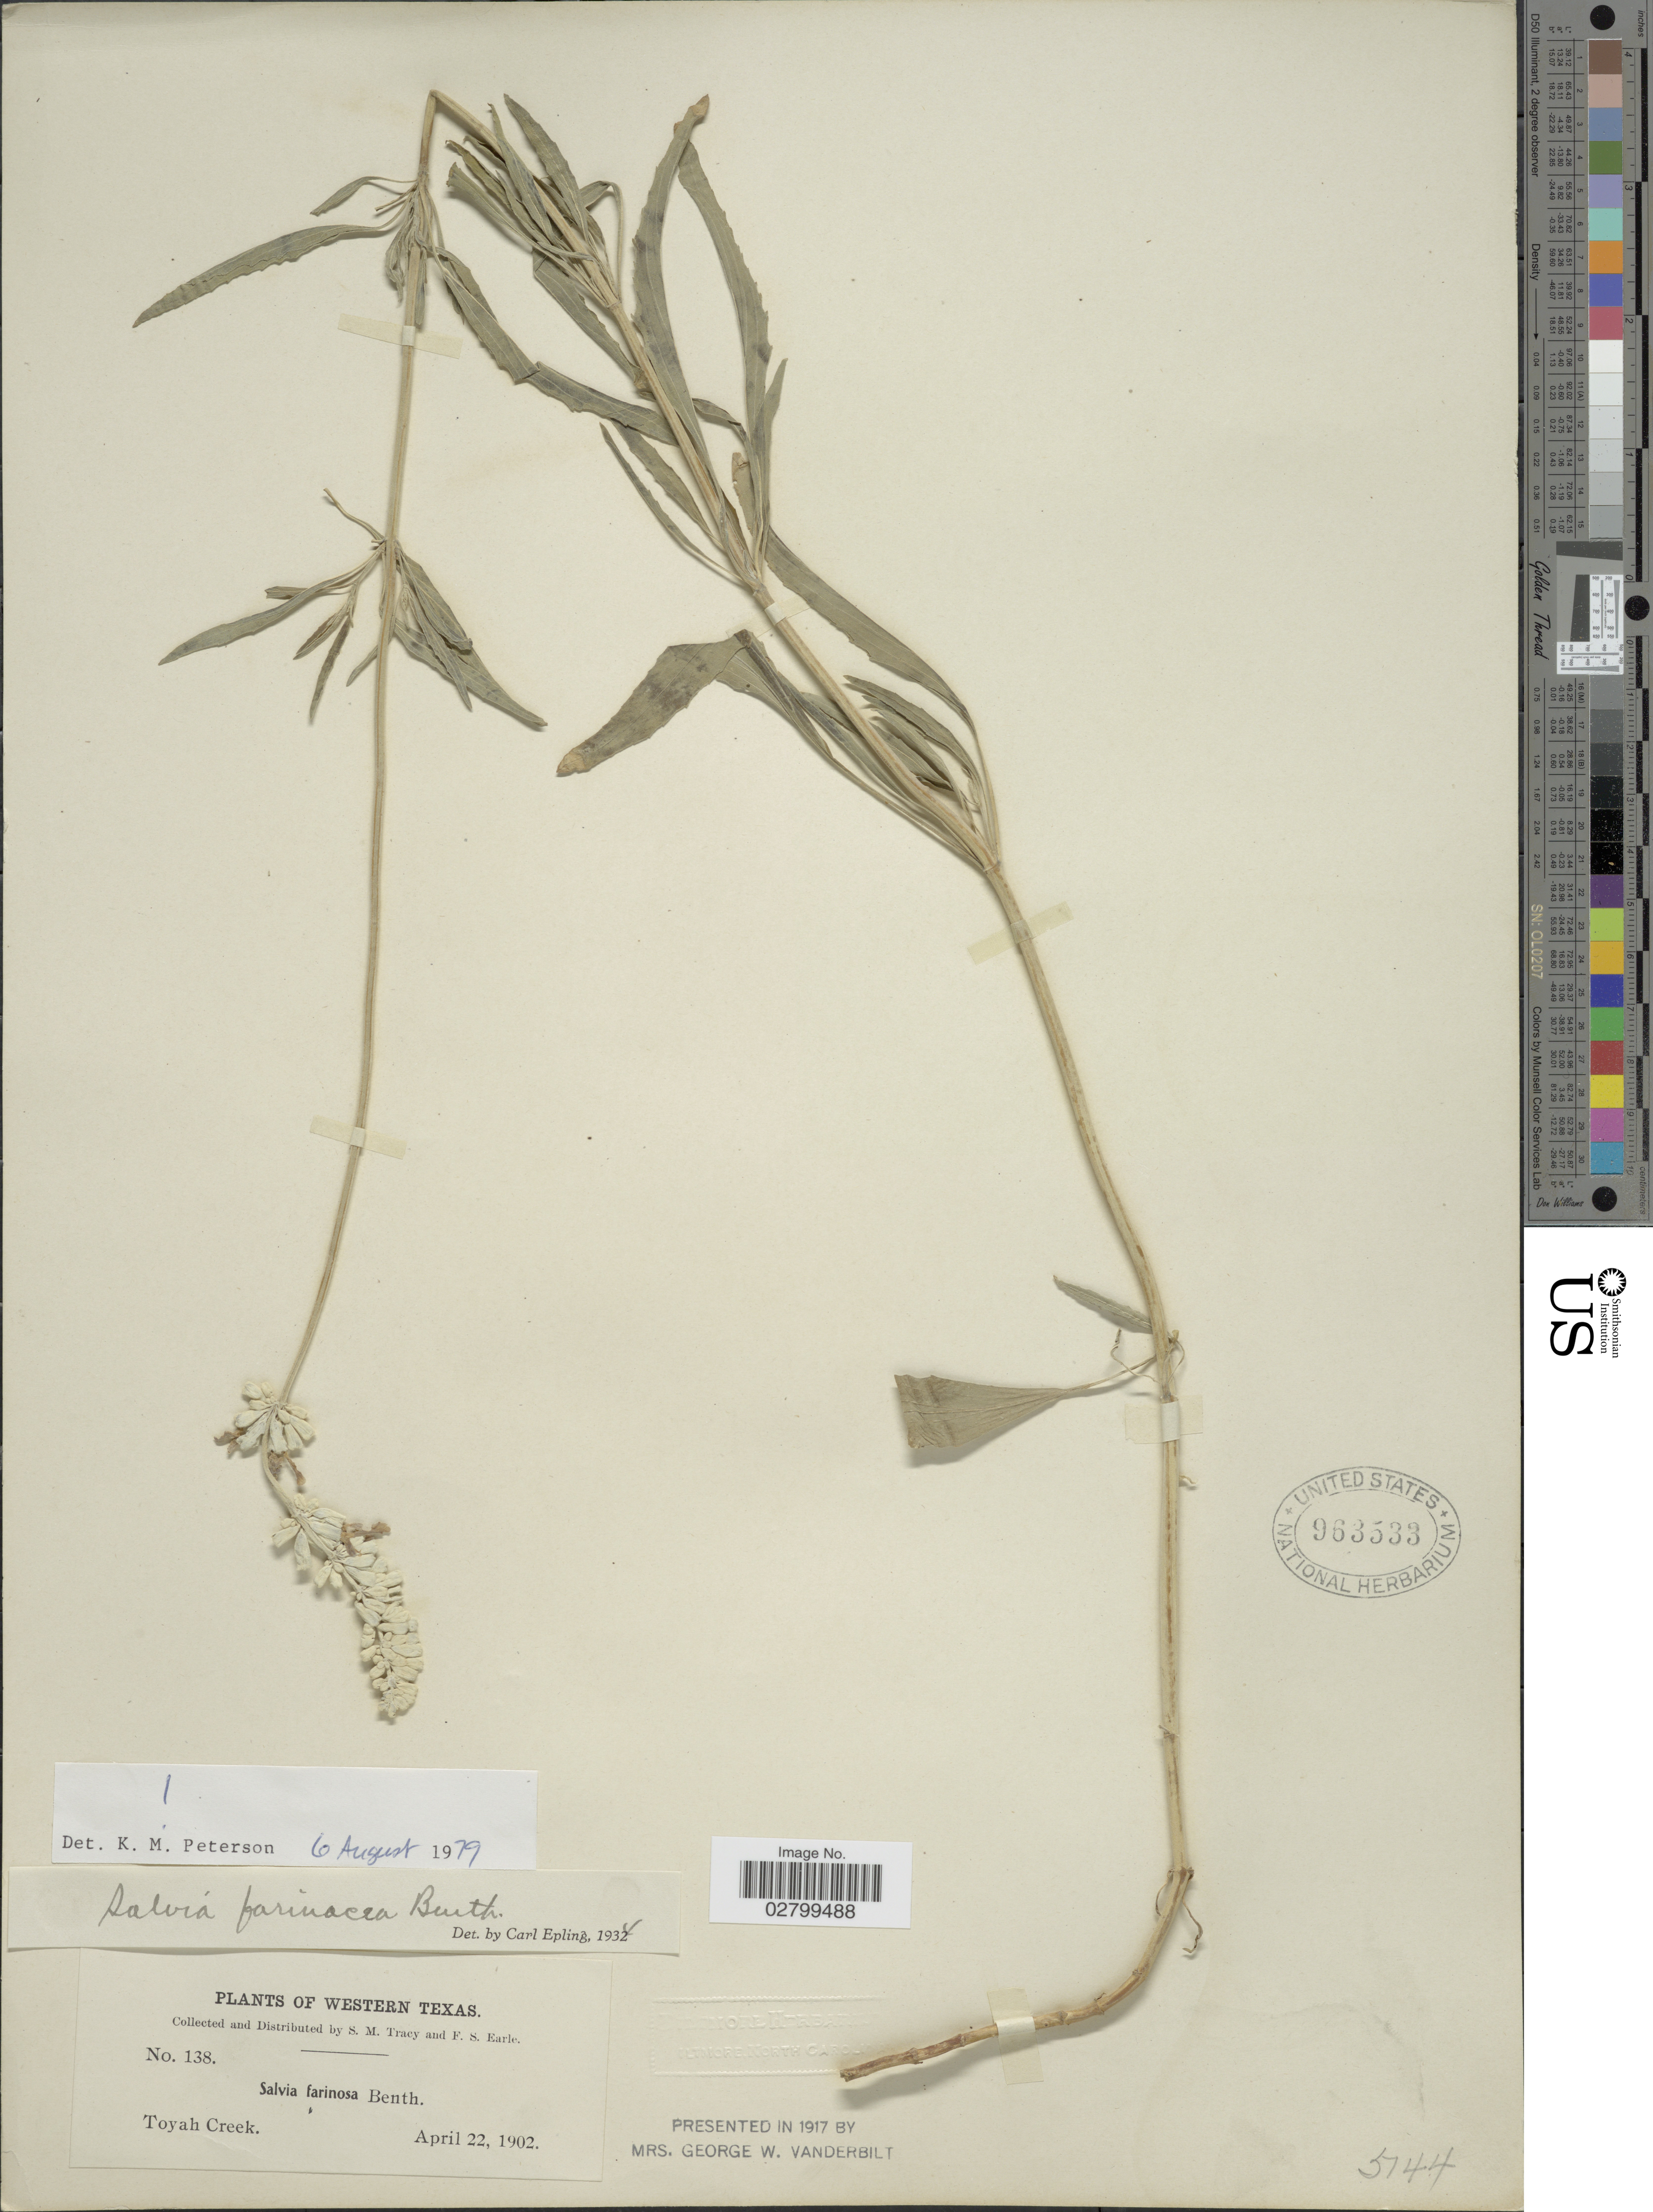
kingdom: Plantae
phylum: Tracheophyta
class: Magnoliopsida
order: Lamiales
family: Lamiaceae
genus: Salvia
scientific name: Salvia farinacea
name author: Benth.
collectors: S. M. Tracy & F. S. Earle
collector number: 138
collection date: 1902-04-22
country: United States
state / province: Texas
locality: Western Texas. Toyah Creek.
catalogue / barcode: US 963533